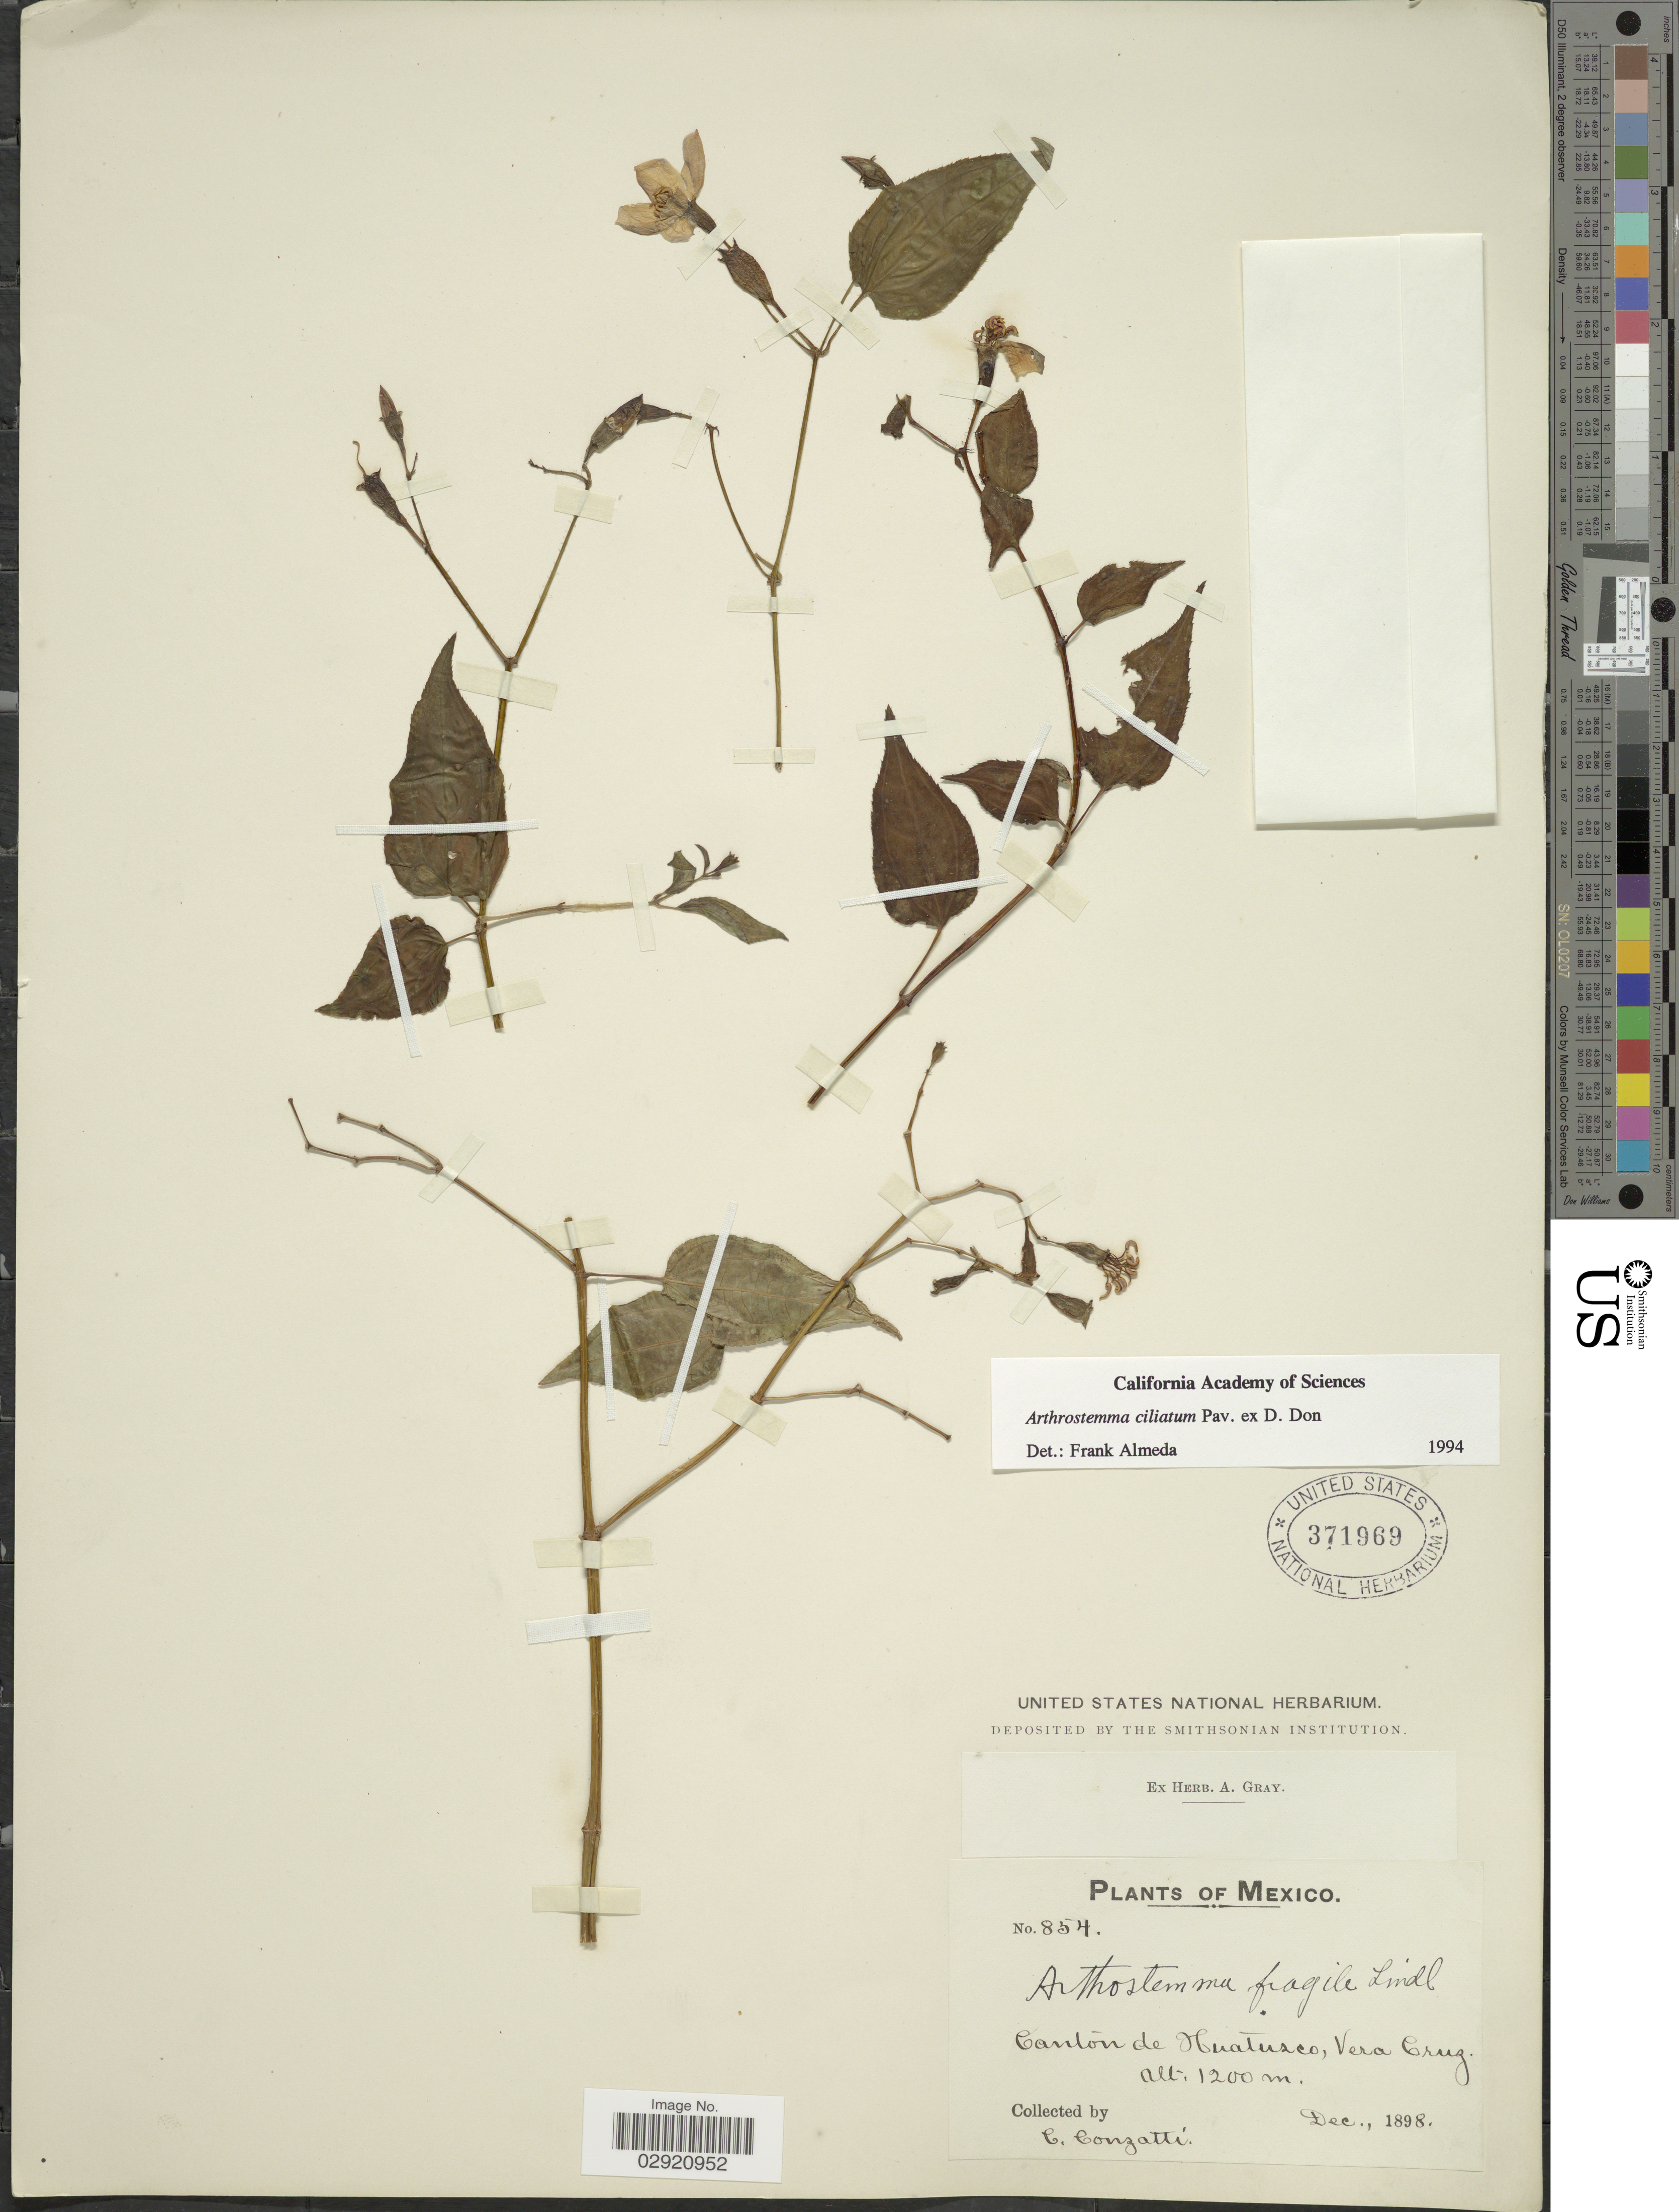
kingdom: Plantae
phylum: Tracheophyta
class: Magnoliopsida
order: Myrtales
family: Melastomataceae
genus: Arthrostemma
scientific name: Arthrostemma ciliatum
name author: Pav. ex D. Don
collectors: C. Conzatti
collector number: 854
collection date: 1898-12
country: Mexico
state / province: Veracruz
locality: Canton de Huatuzco, Vera Cruz.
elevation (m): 1200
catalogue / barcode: US 371969